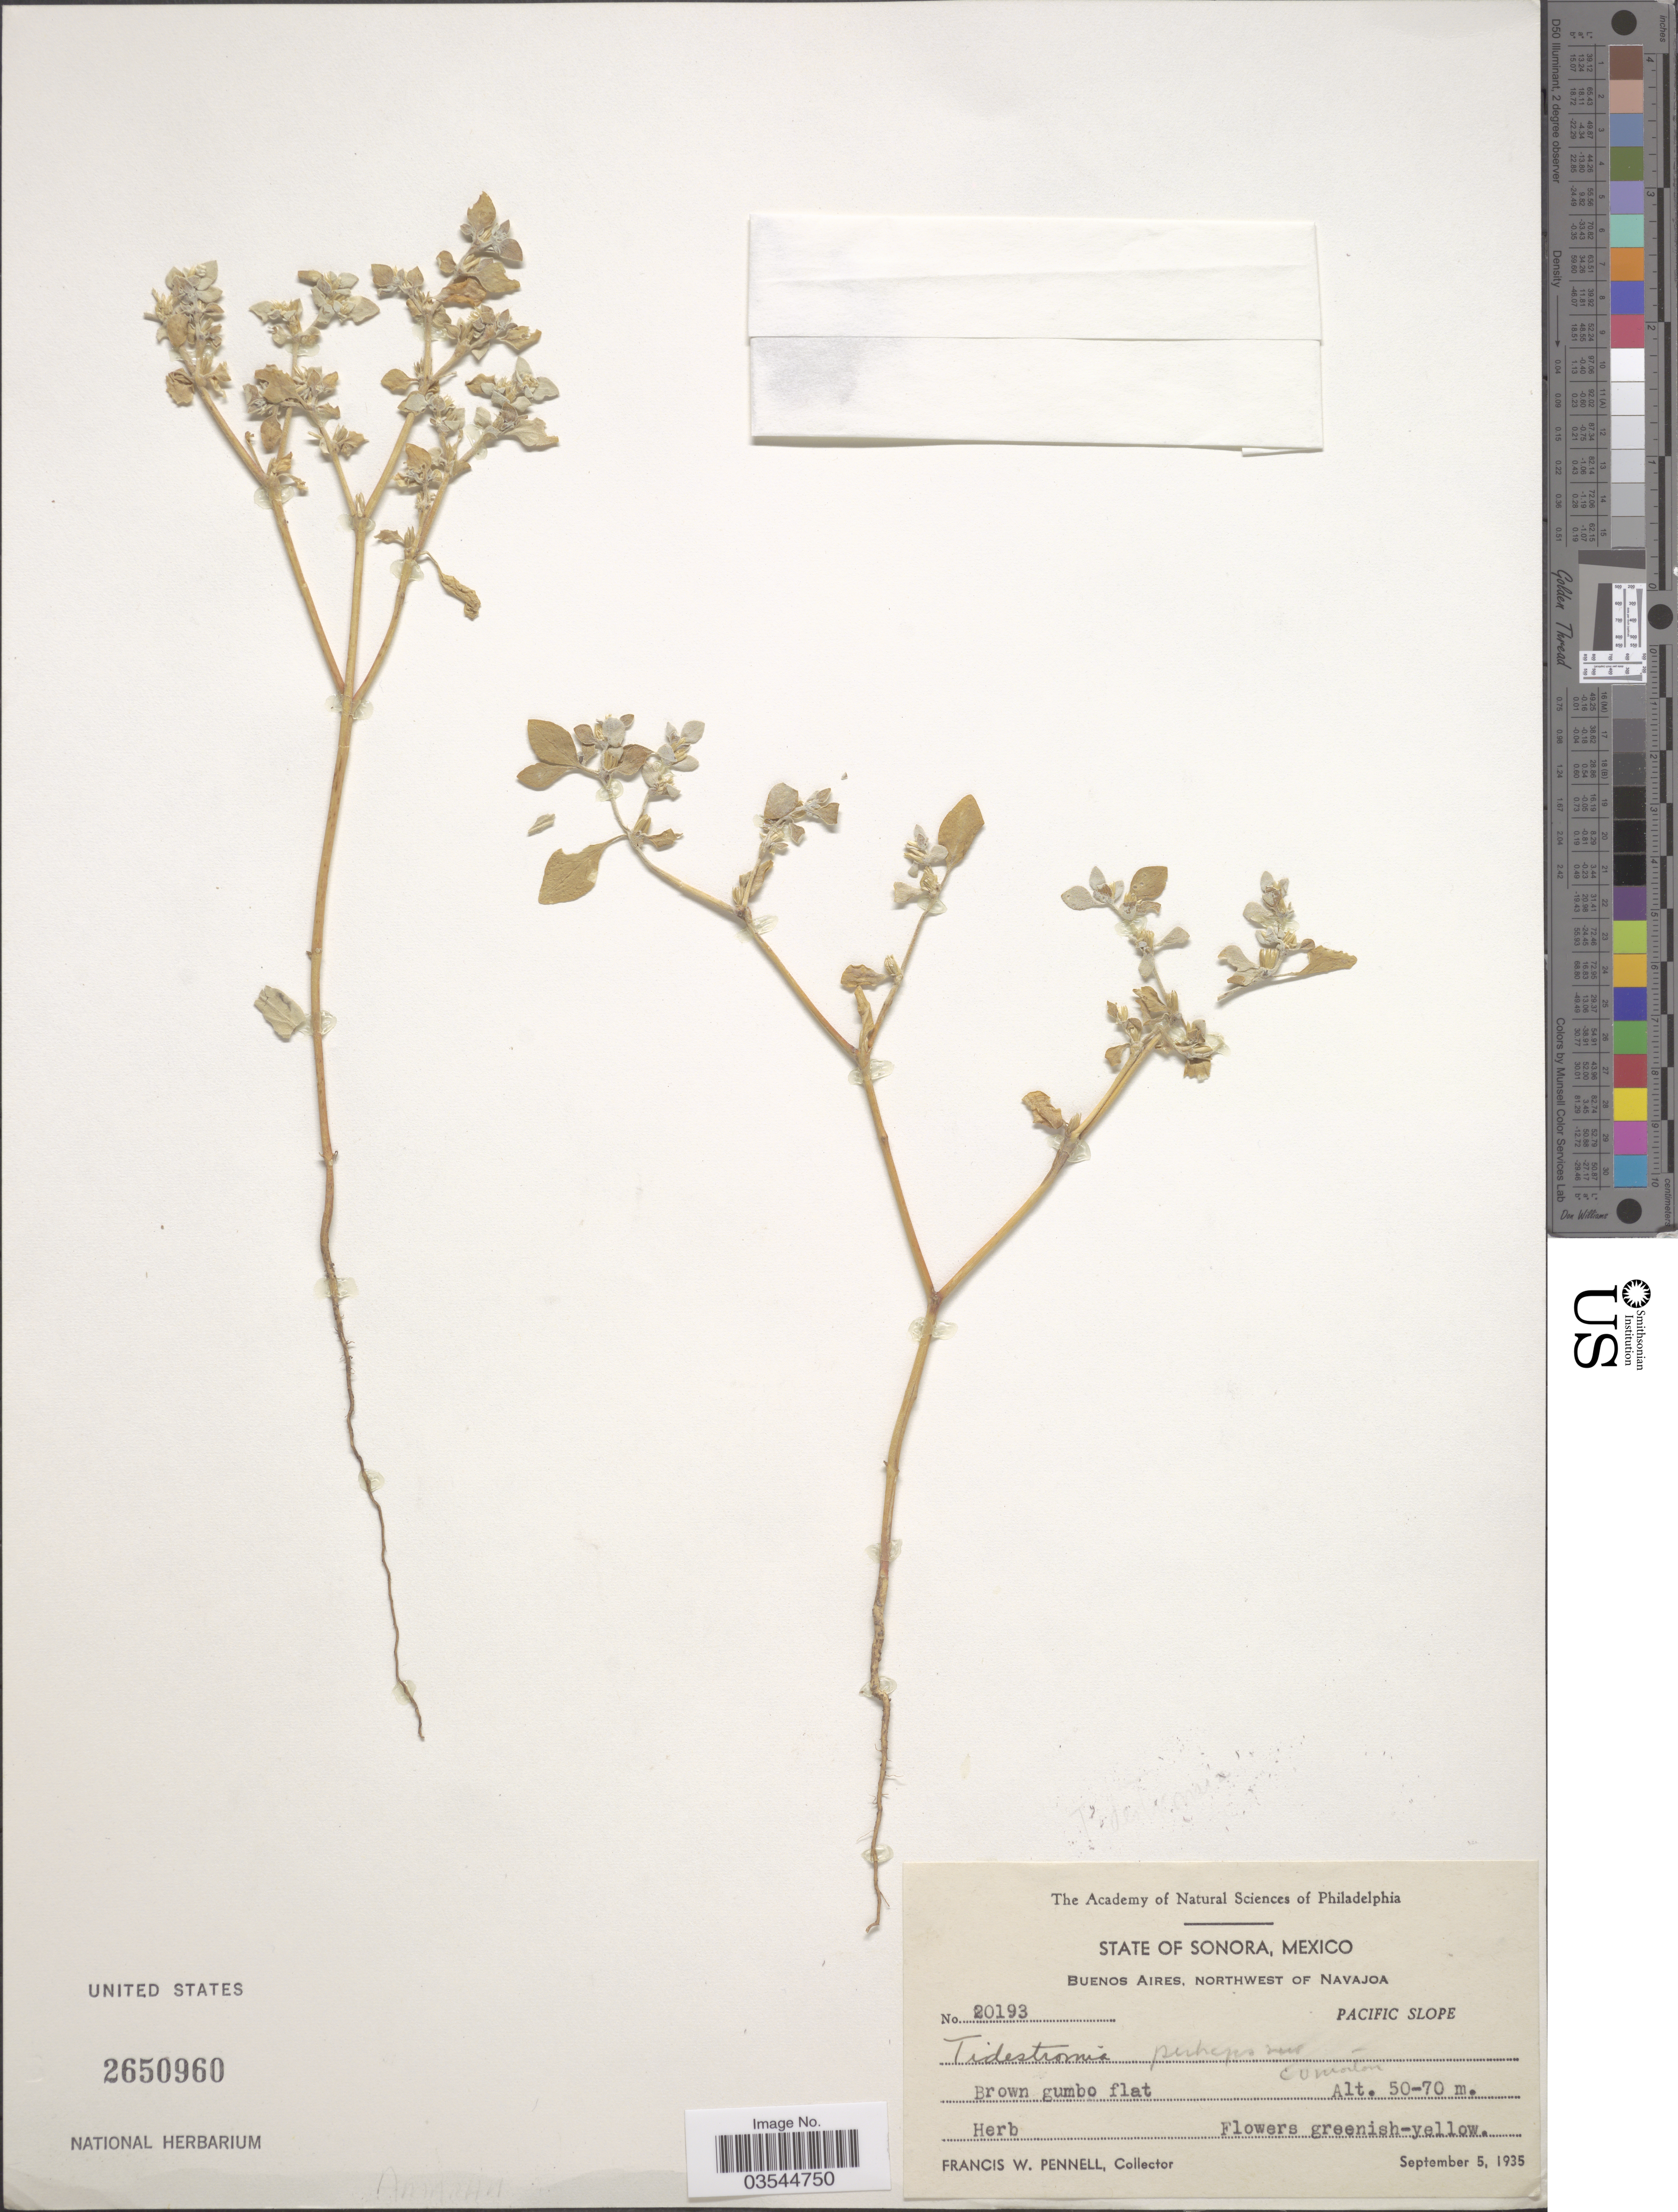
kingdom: Plantae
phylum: Tracheophyta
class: Magnoliopsida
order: Caryophyllales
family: Amaranthaceae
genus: Tidestromia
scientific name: Tidestromia sp.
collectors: F. W. Pennell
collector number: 20193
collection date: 1935-09-05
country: Mexico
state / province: Sonora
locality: Buenos Aires, northwest of Navajoa. Pacific Slope. Brown gumbo flat.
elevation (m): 50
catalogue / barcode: US 2650960